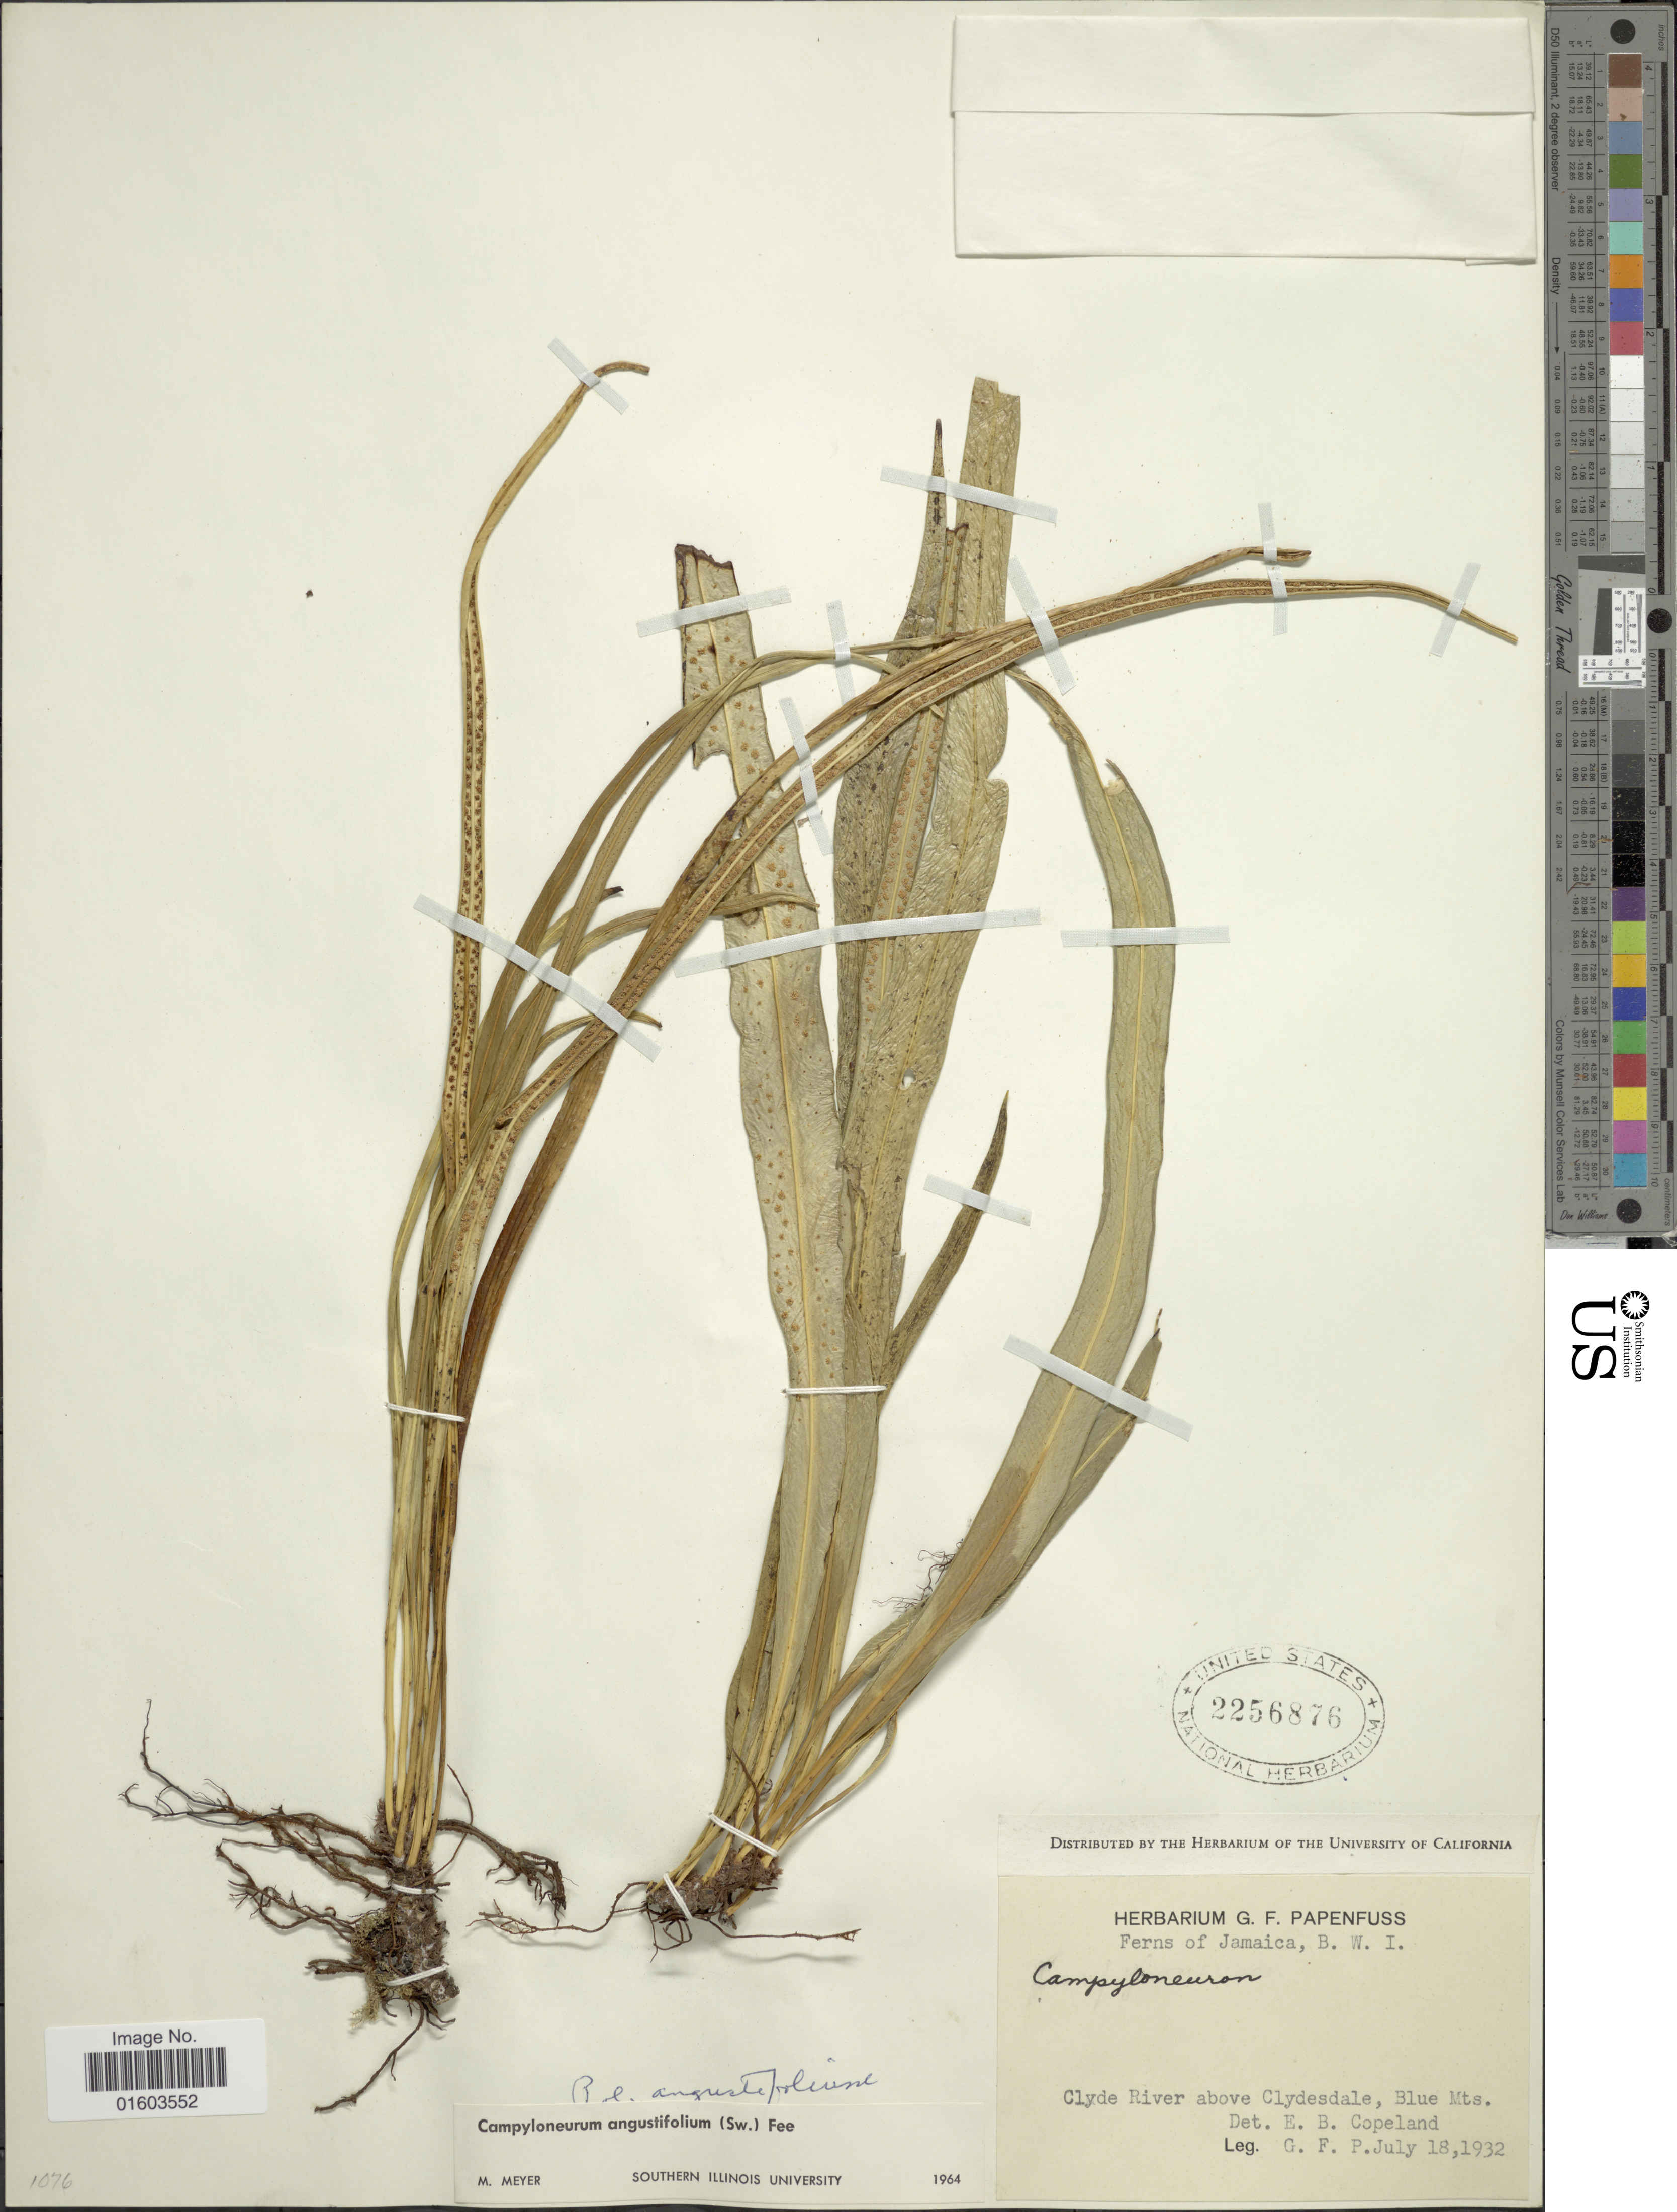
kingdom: Plantae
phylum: Tracheophyta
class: Polypodiopsida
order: Polypodiales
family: Polypodiaceae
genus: Campyloneurum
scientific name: Campyloneurum angustifolium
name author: (Sw.) Fée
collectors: G. Papenfuss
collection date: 1932-07-18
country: Jamaica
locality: Clyde River above Clydesdale, Blue Mts.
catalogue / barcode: US 2256876